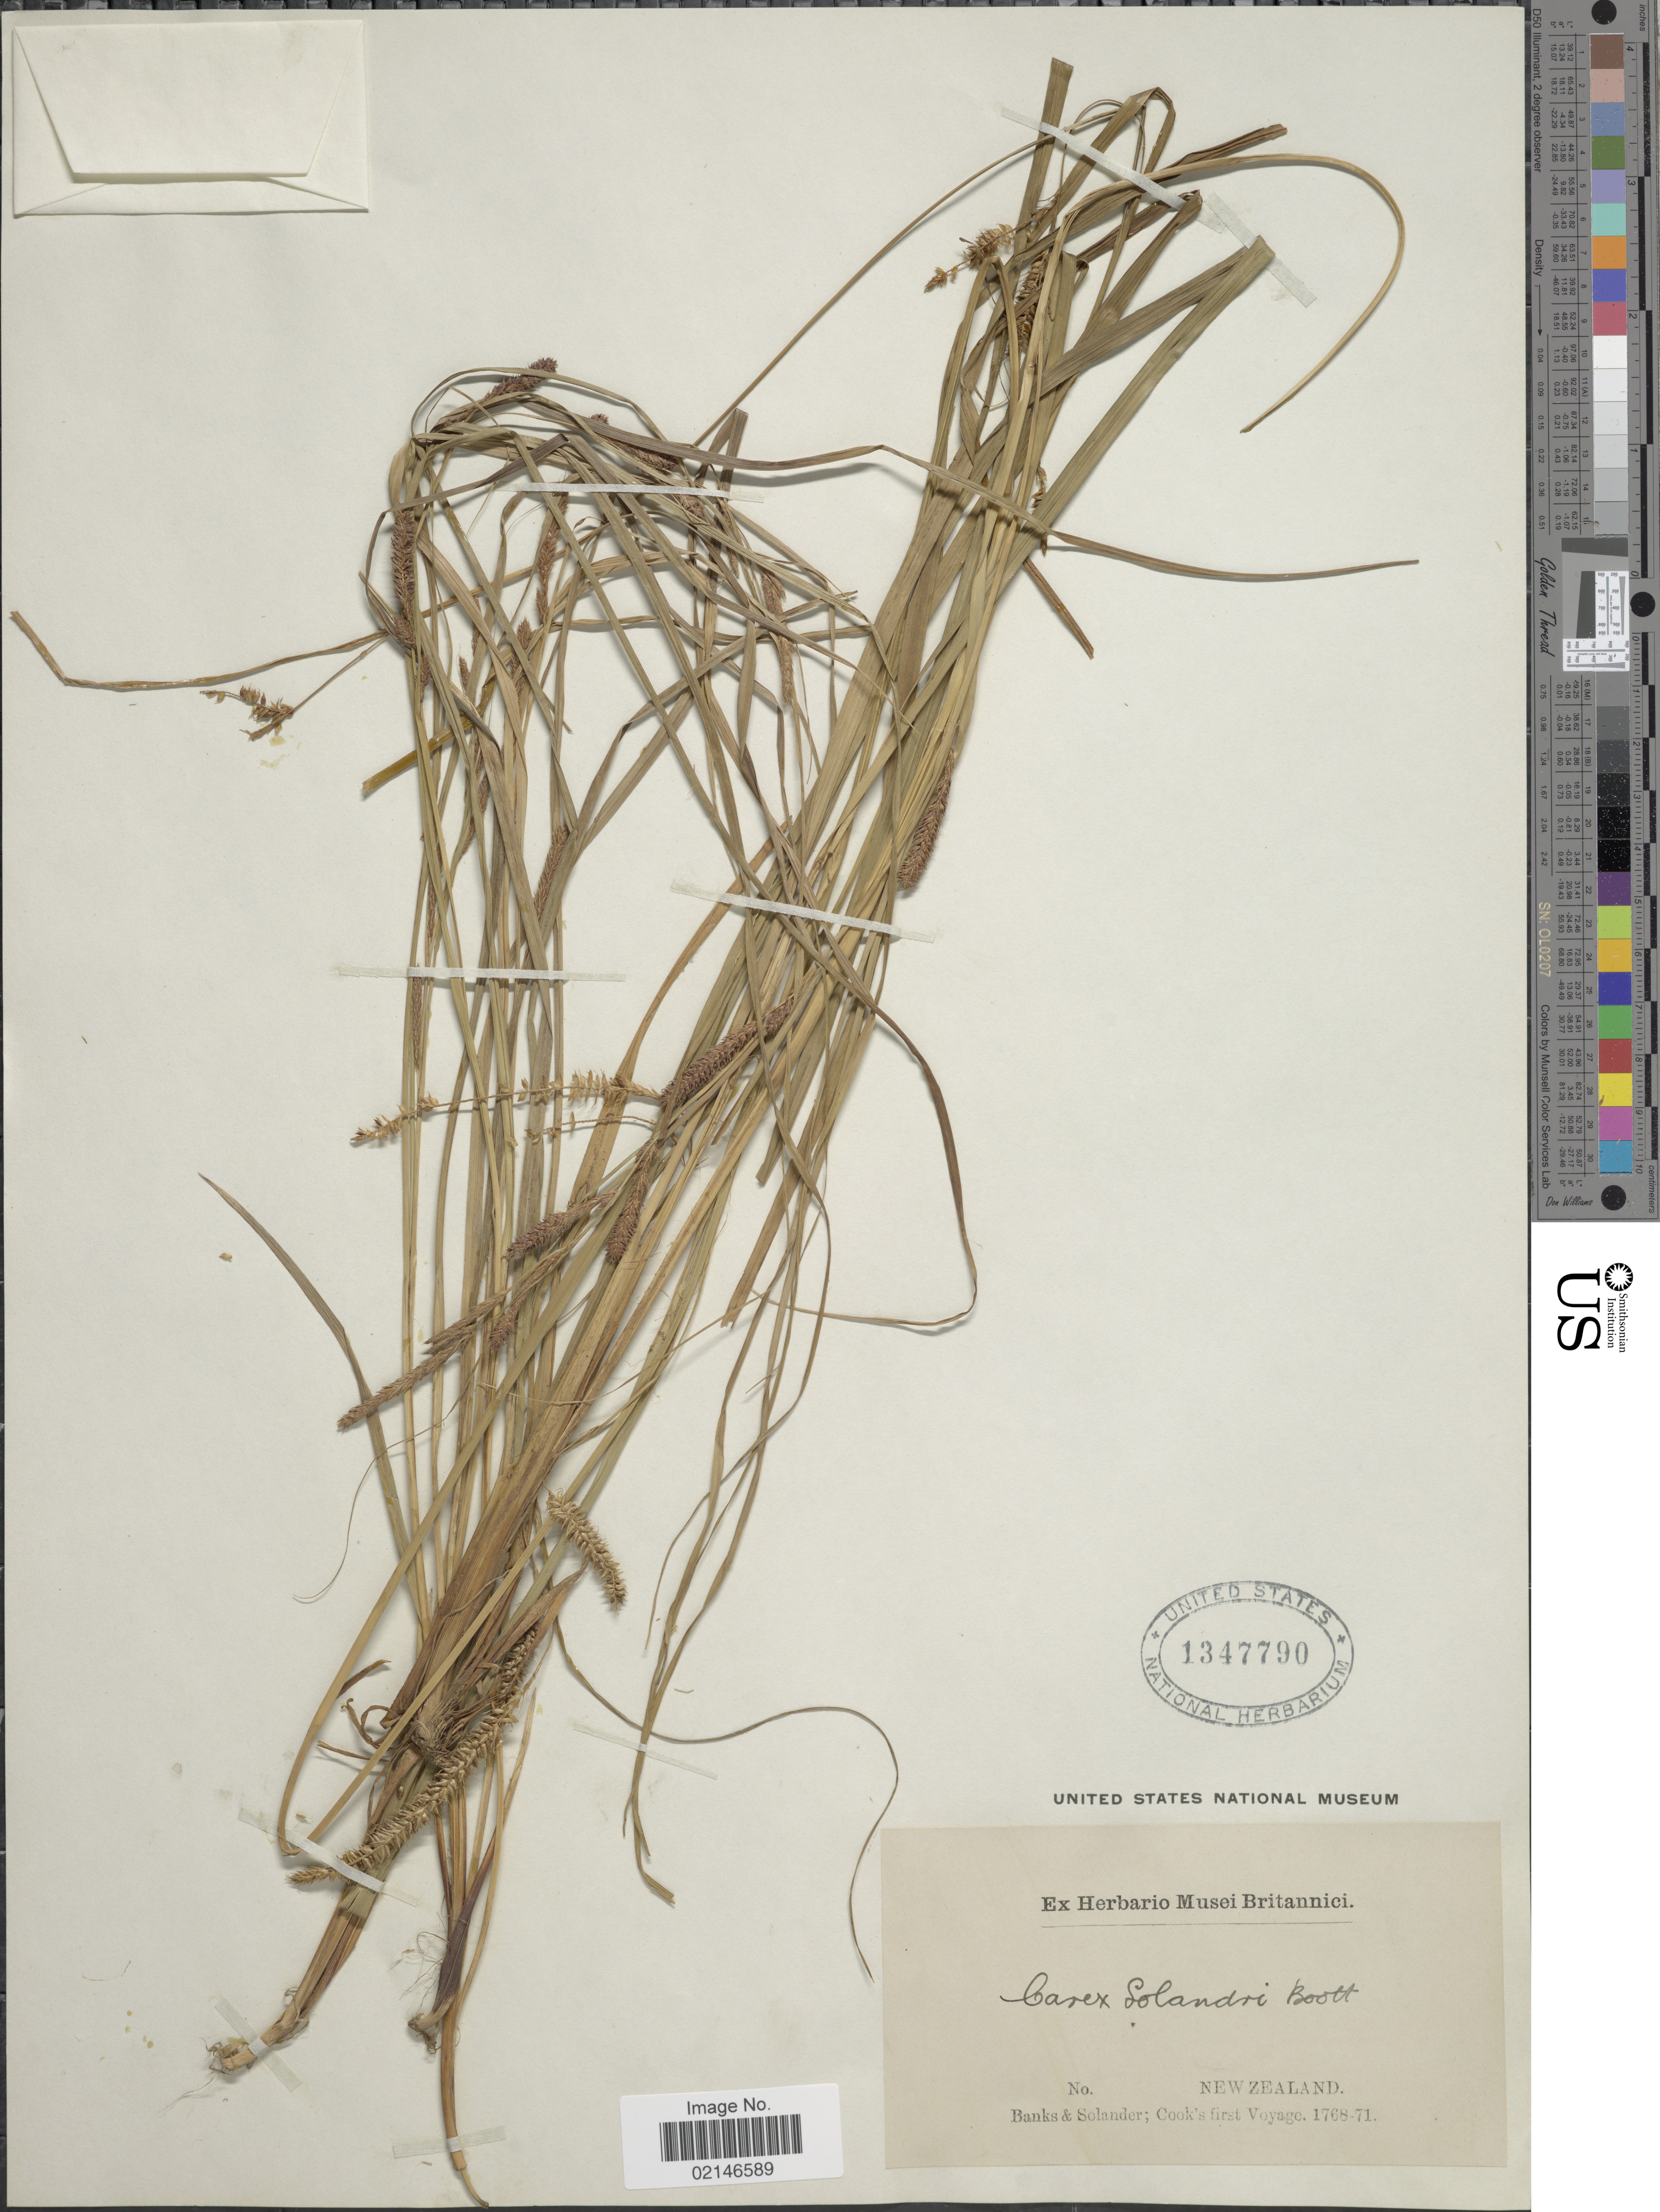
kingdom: Plantae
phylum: Tracheophyta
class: Liliopsida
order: Poales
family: Cyperaceae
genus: Carex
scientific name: Carex solandri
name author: Boott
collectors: -- Banks & -- Solander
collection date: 1768/1771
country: New Zealand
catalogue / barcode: US 1347790